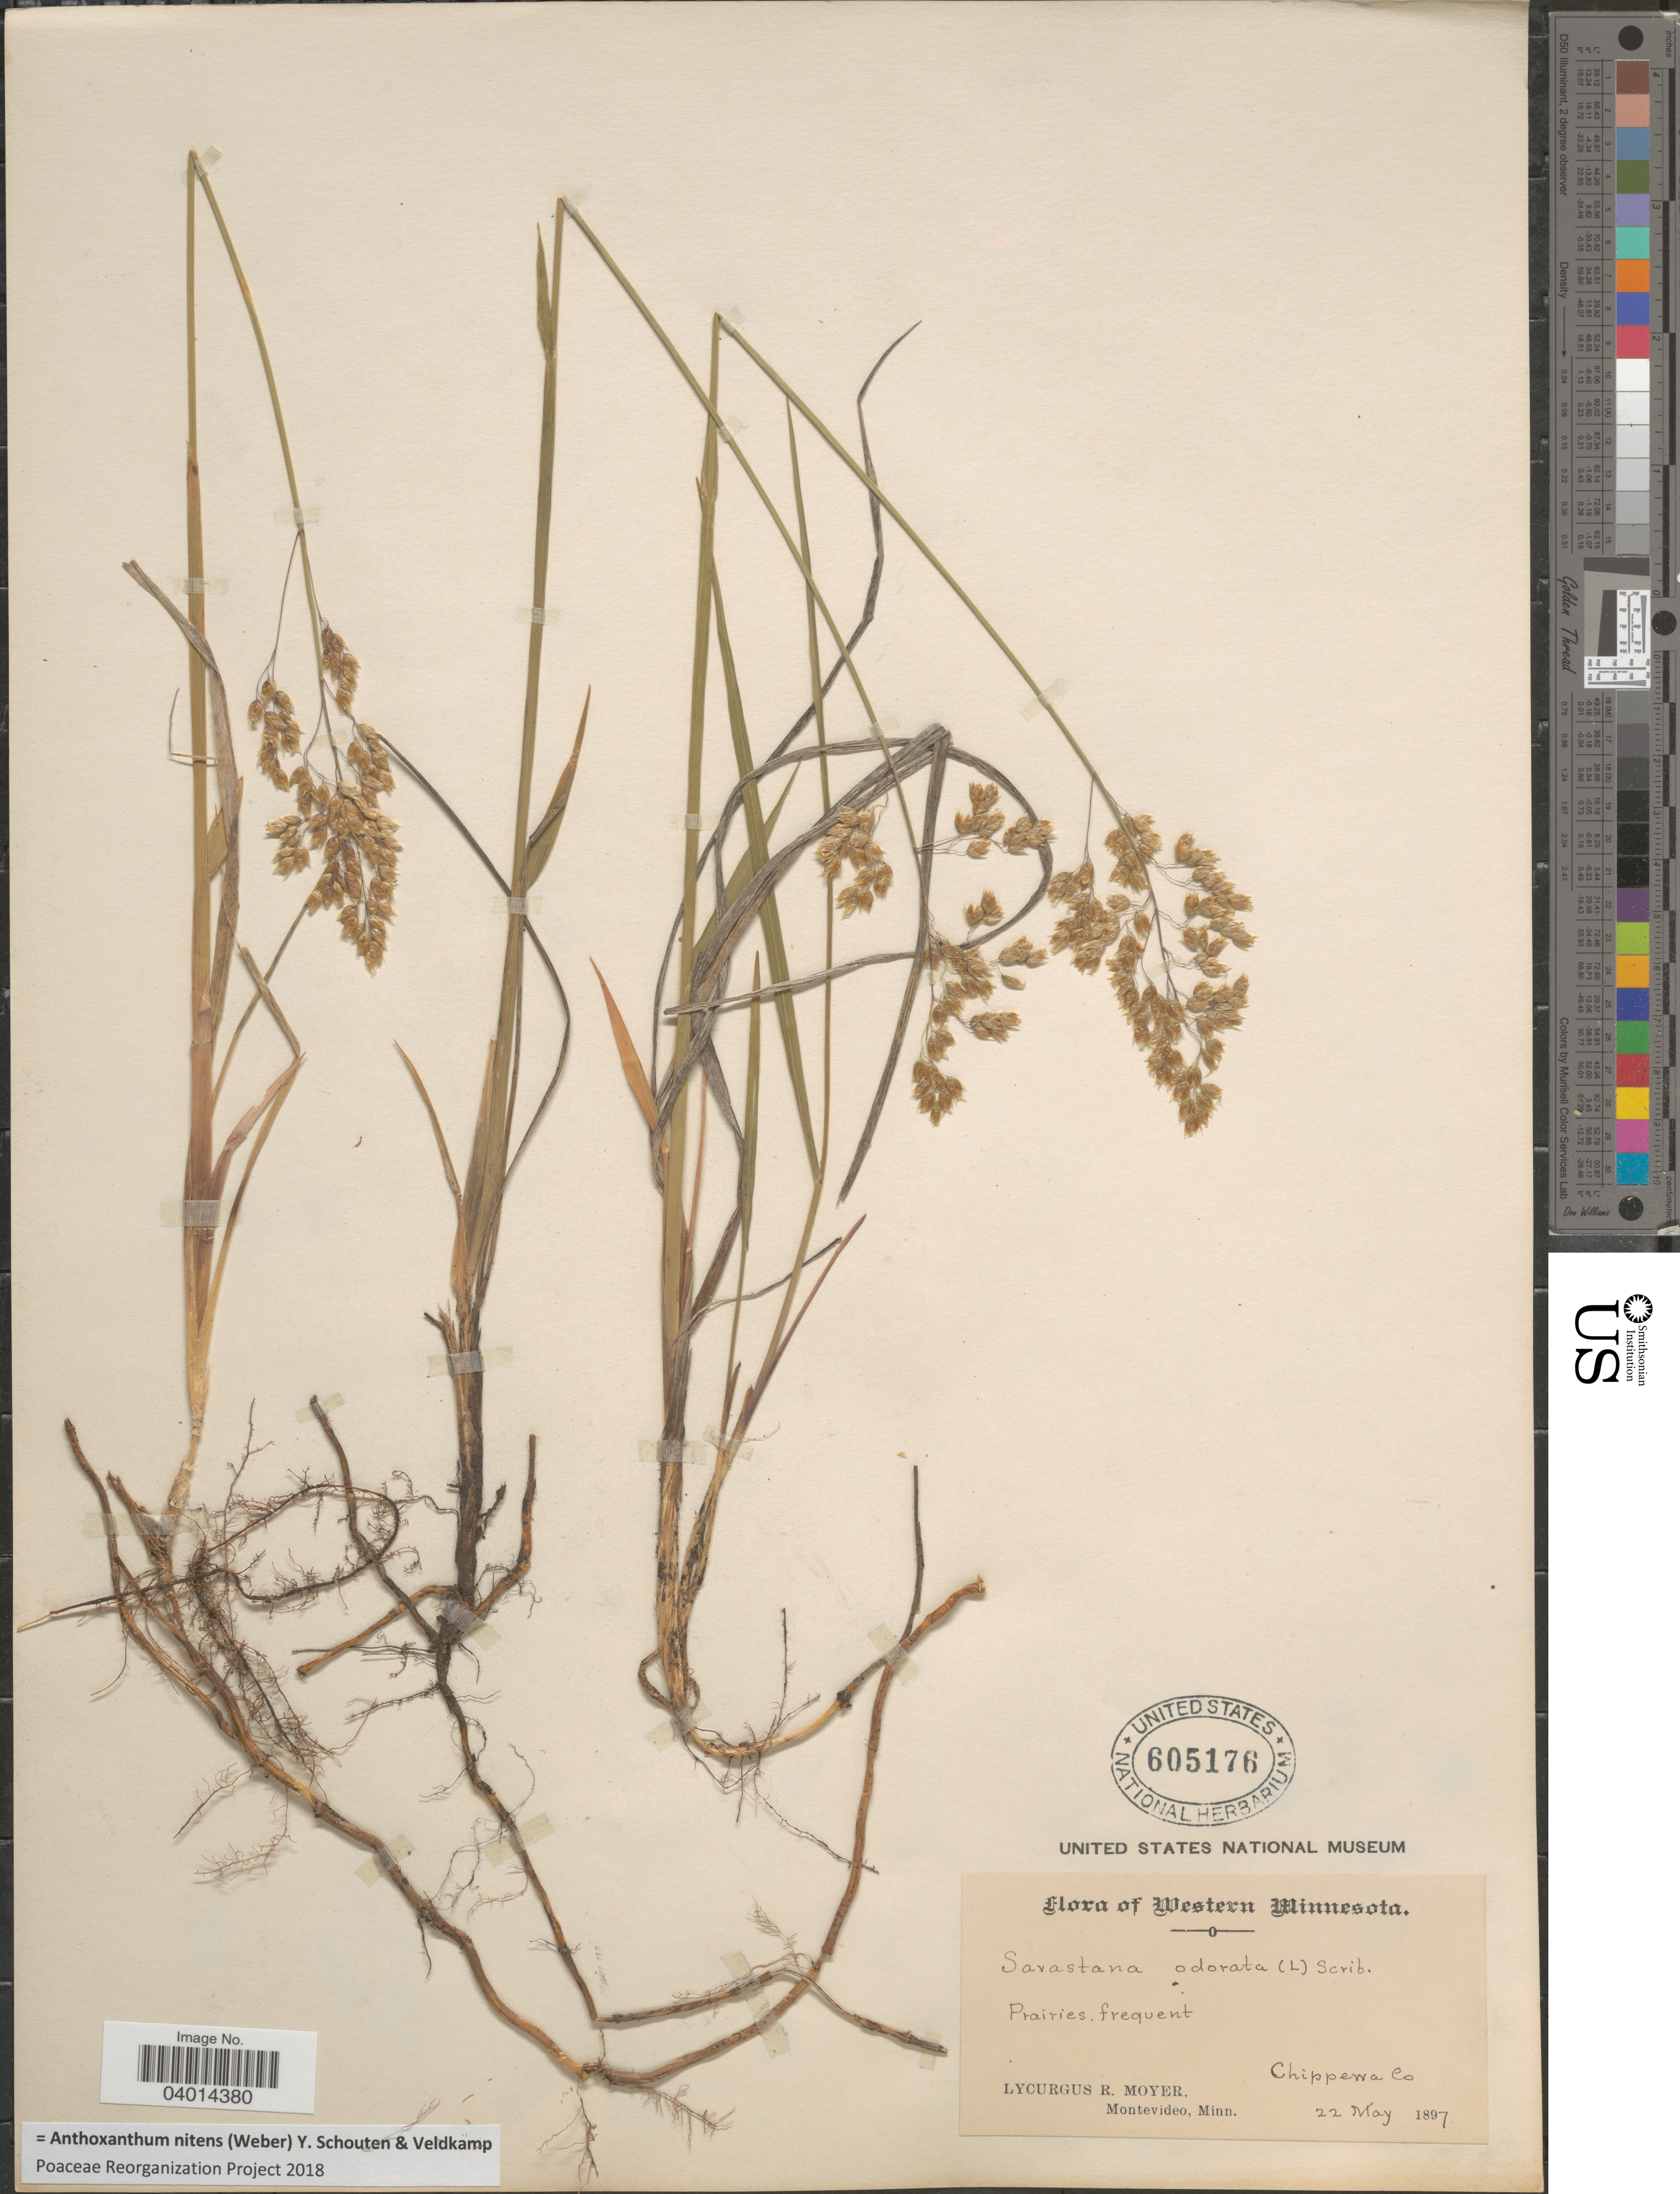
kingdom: Plantae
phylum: Tracheophyta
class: Liliopsida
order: Poales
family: Poaceae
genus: Anthoxanthum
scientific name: Anthoxanthum nitens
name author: (G.H. Weber) R.T.A. Schouten & Veldkamp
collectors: L. Moyer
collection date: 1897-05-22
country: United States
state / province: Minnesota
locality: Western Minnesota. Chippewa Co.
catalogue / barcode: US 605176